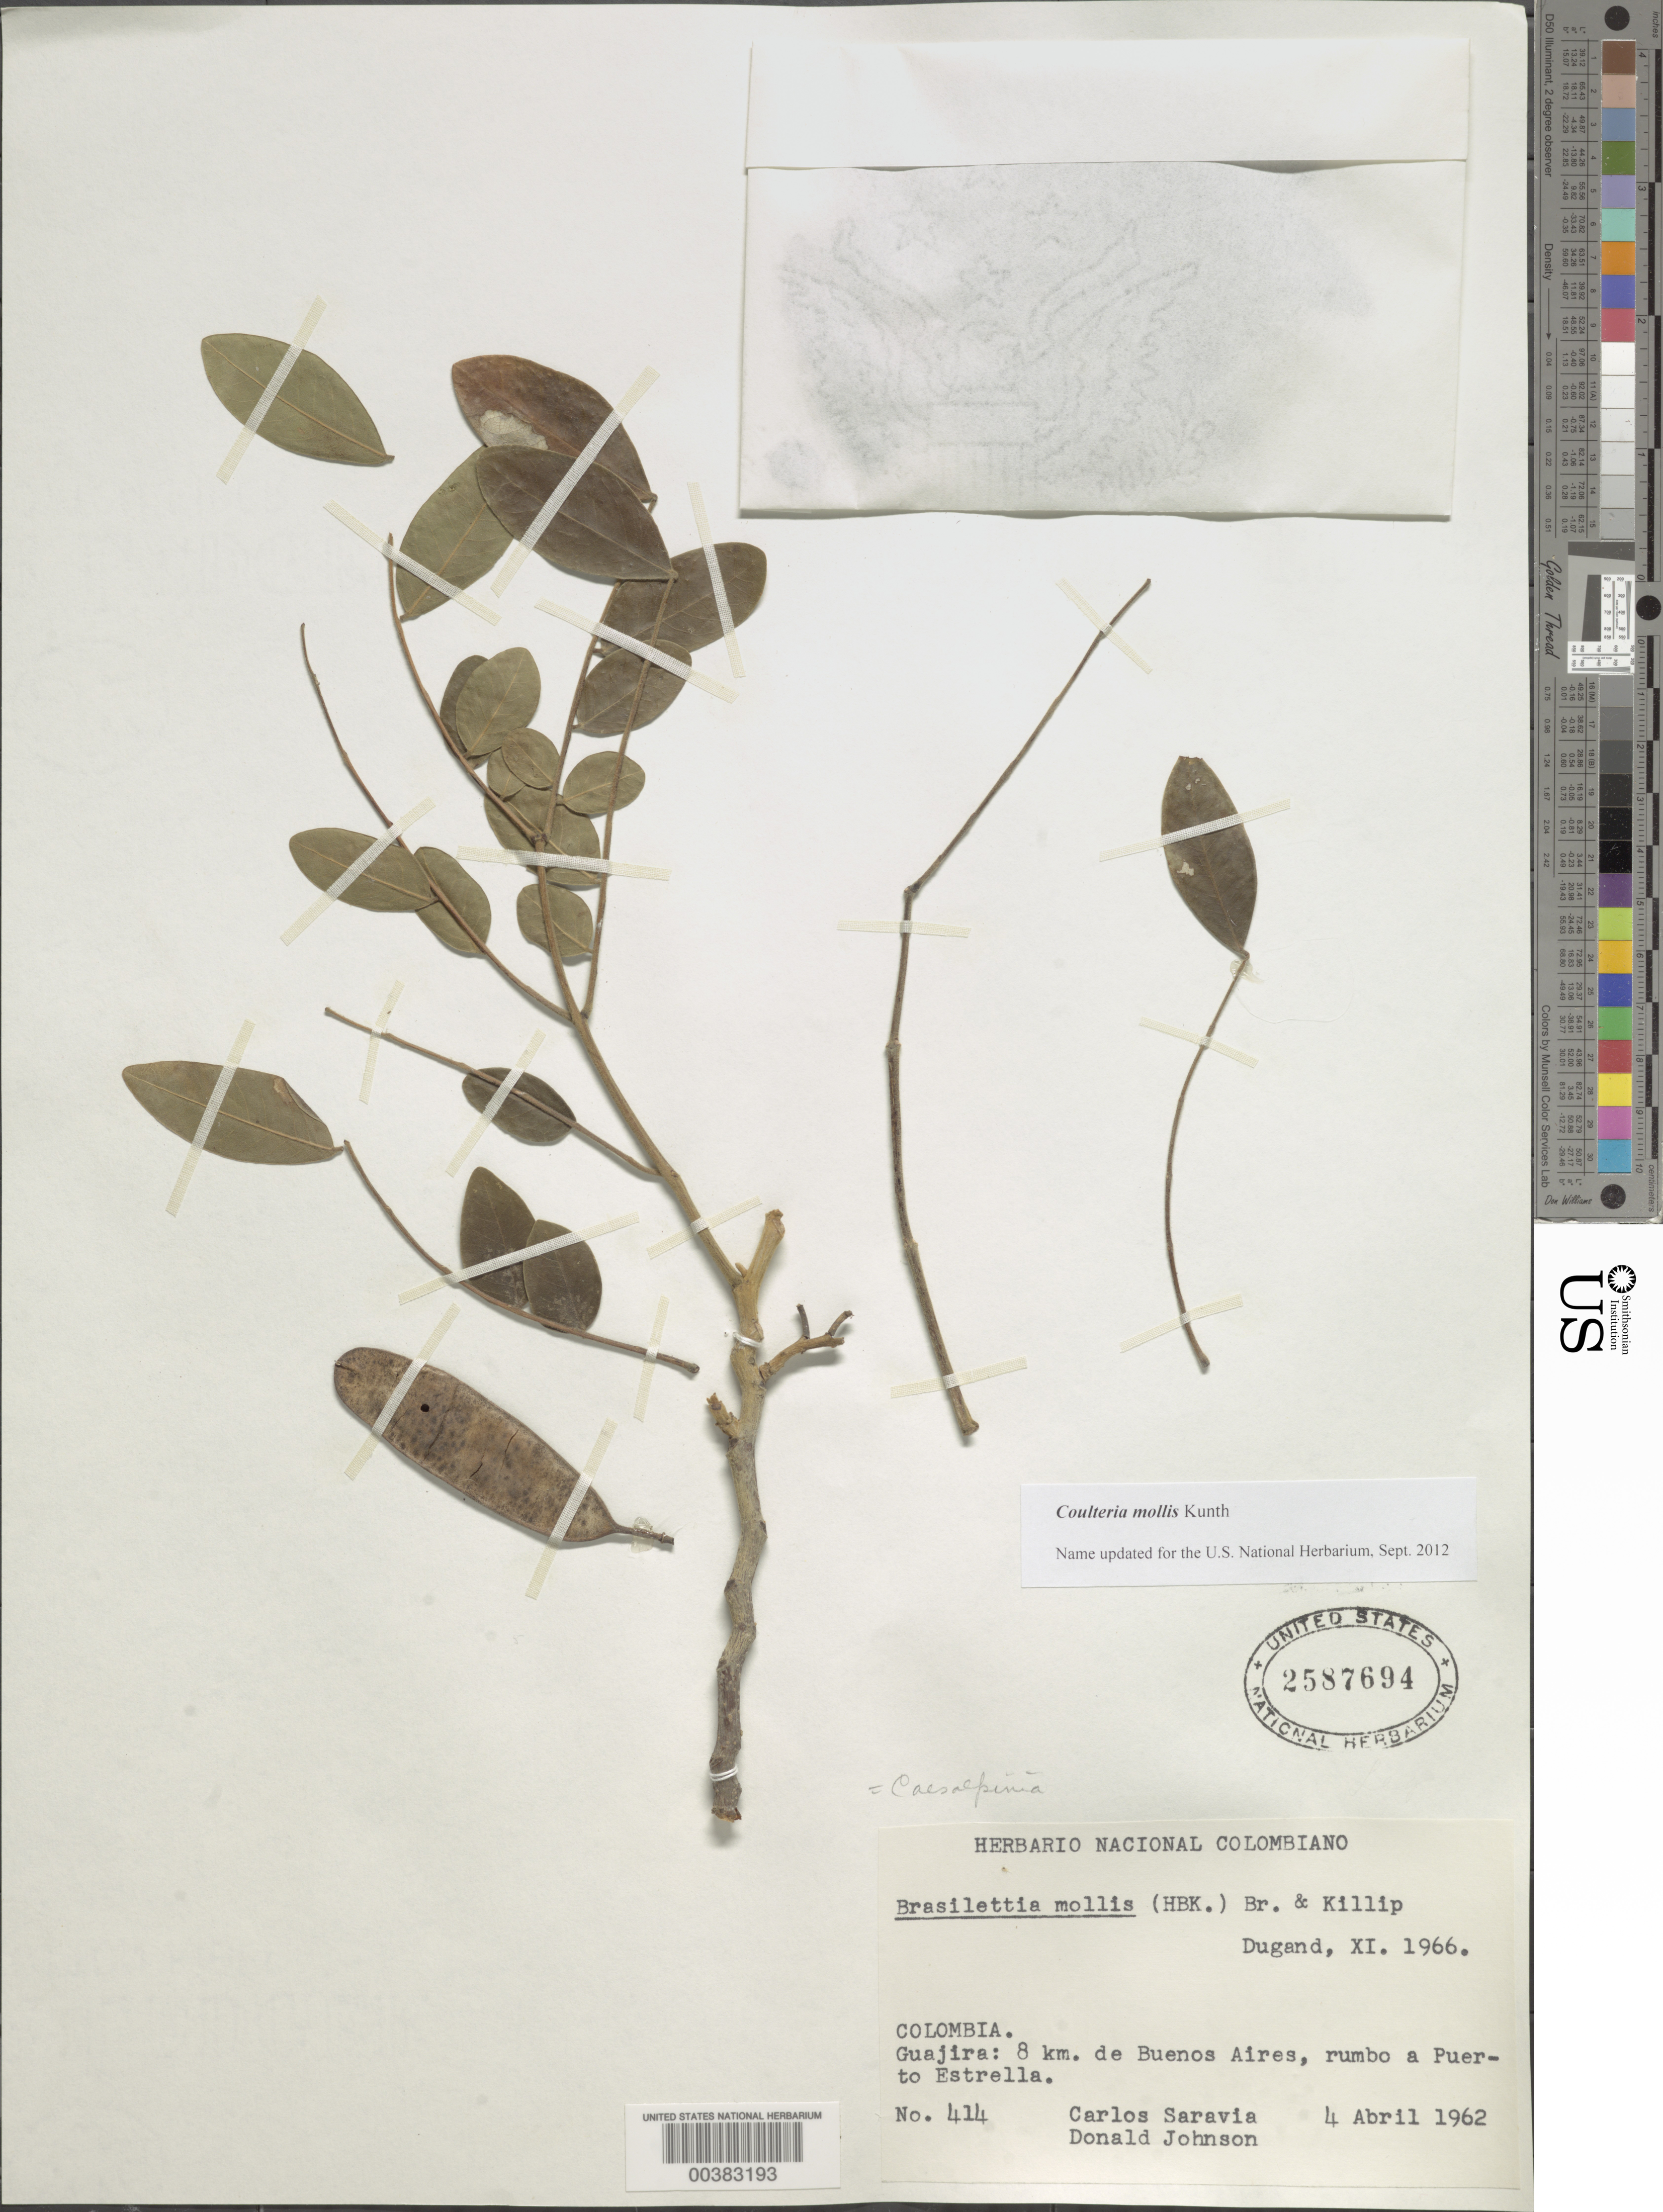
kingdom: Plantae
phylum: Tracheophyta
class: Magnoliopsida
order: Fabales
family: Fabaceae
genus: Coulteria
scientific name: Coulteria mollis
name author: Kunth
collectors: C. Saravia T. & D. Johnson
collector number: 414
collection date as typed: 04 Apr 1962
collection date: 1962-04-04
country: Colombia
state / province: La Guajira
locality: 8 km de Buenos Aires, Rumbo a Puerto Estrella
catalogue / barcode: US 2587694